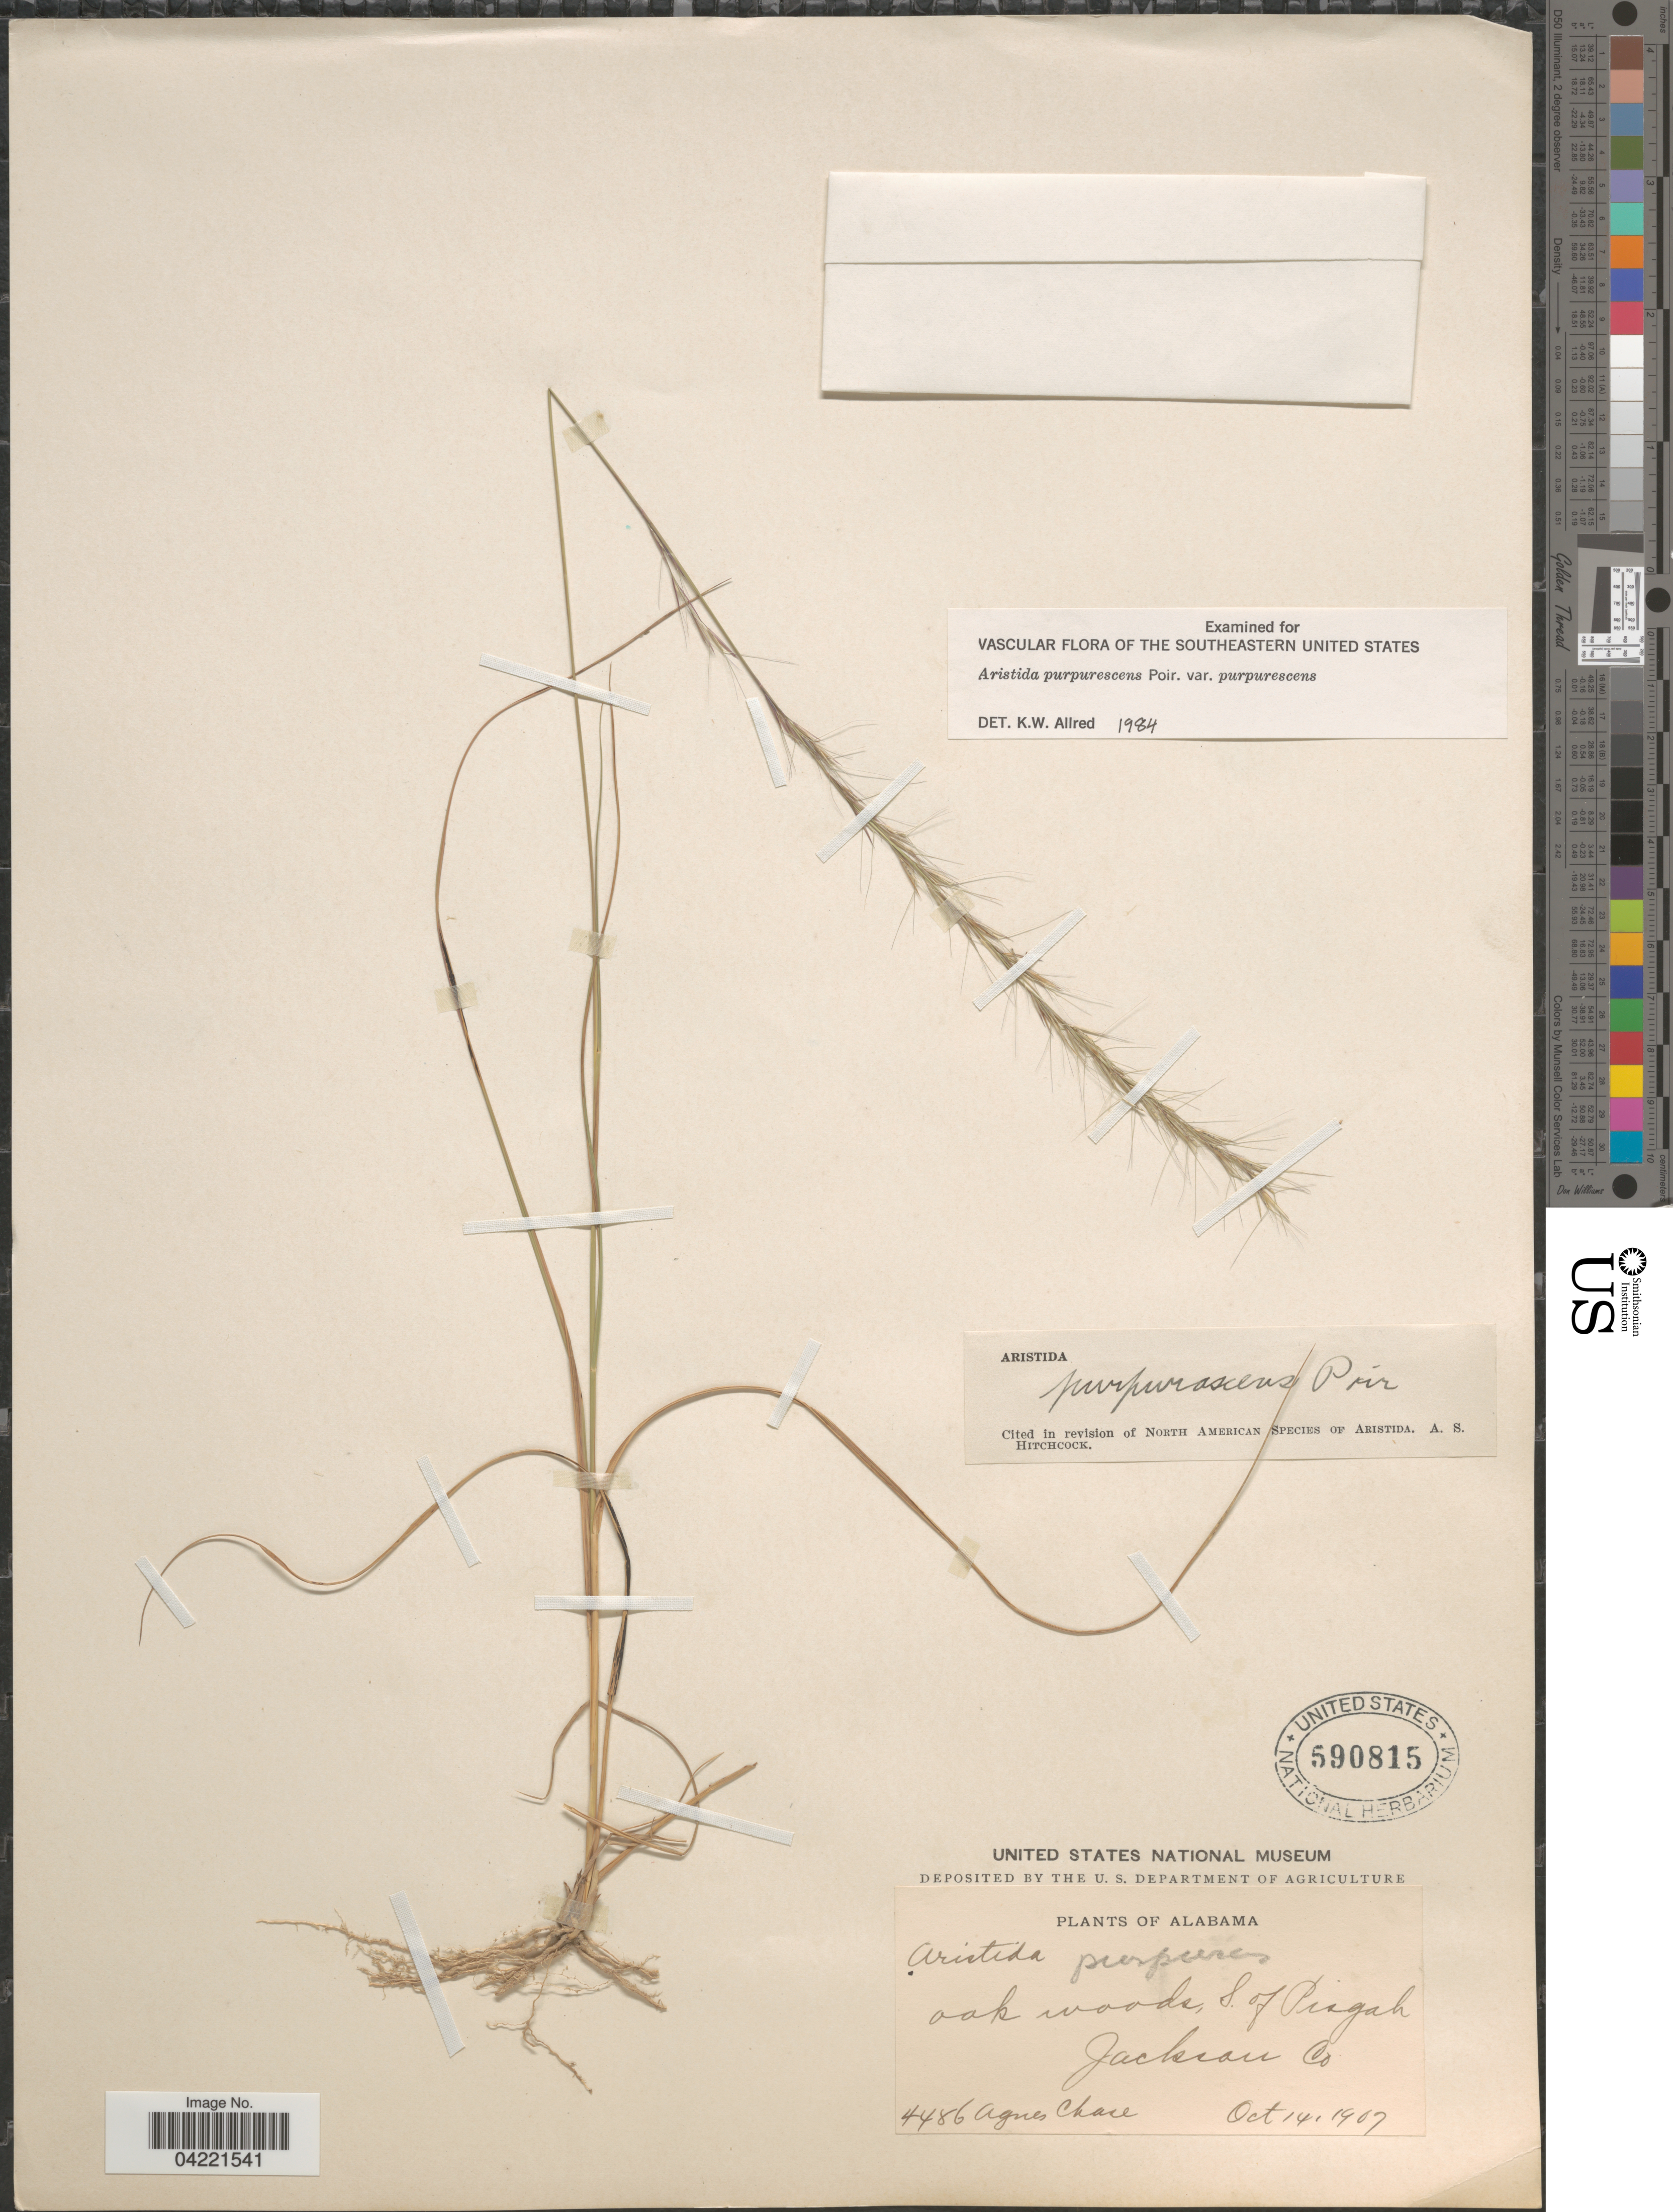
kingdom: Plantae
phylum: Tracheophyta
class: Liliopsida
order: Poales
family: Poaceae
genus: Aristida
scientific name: Aristida purpurascens var. purpurescens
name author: Poir.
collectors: A. Chase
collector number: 4486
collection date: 1907-10-14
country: United States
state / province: Alabama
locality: Oak woods, S. of Pisgah. Jackson Co.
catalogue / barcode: US 590815